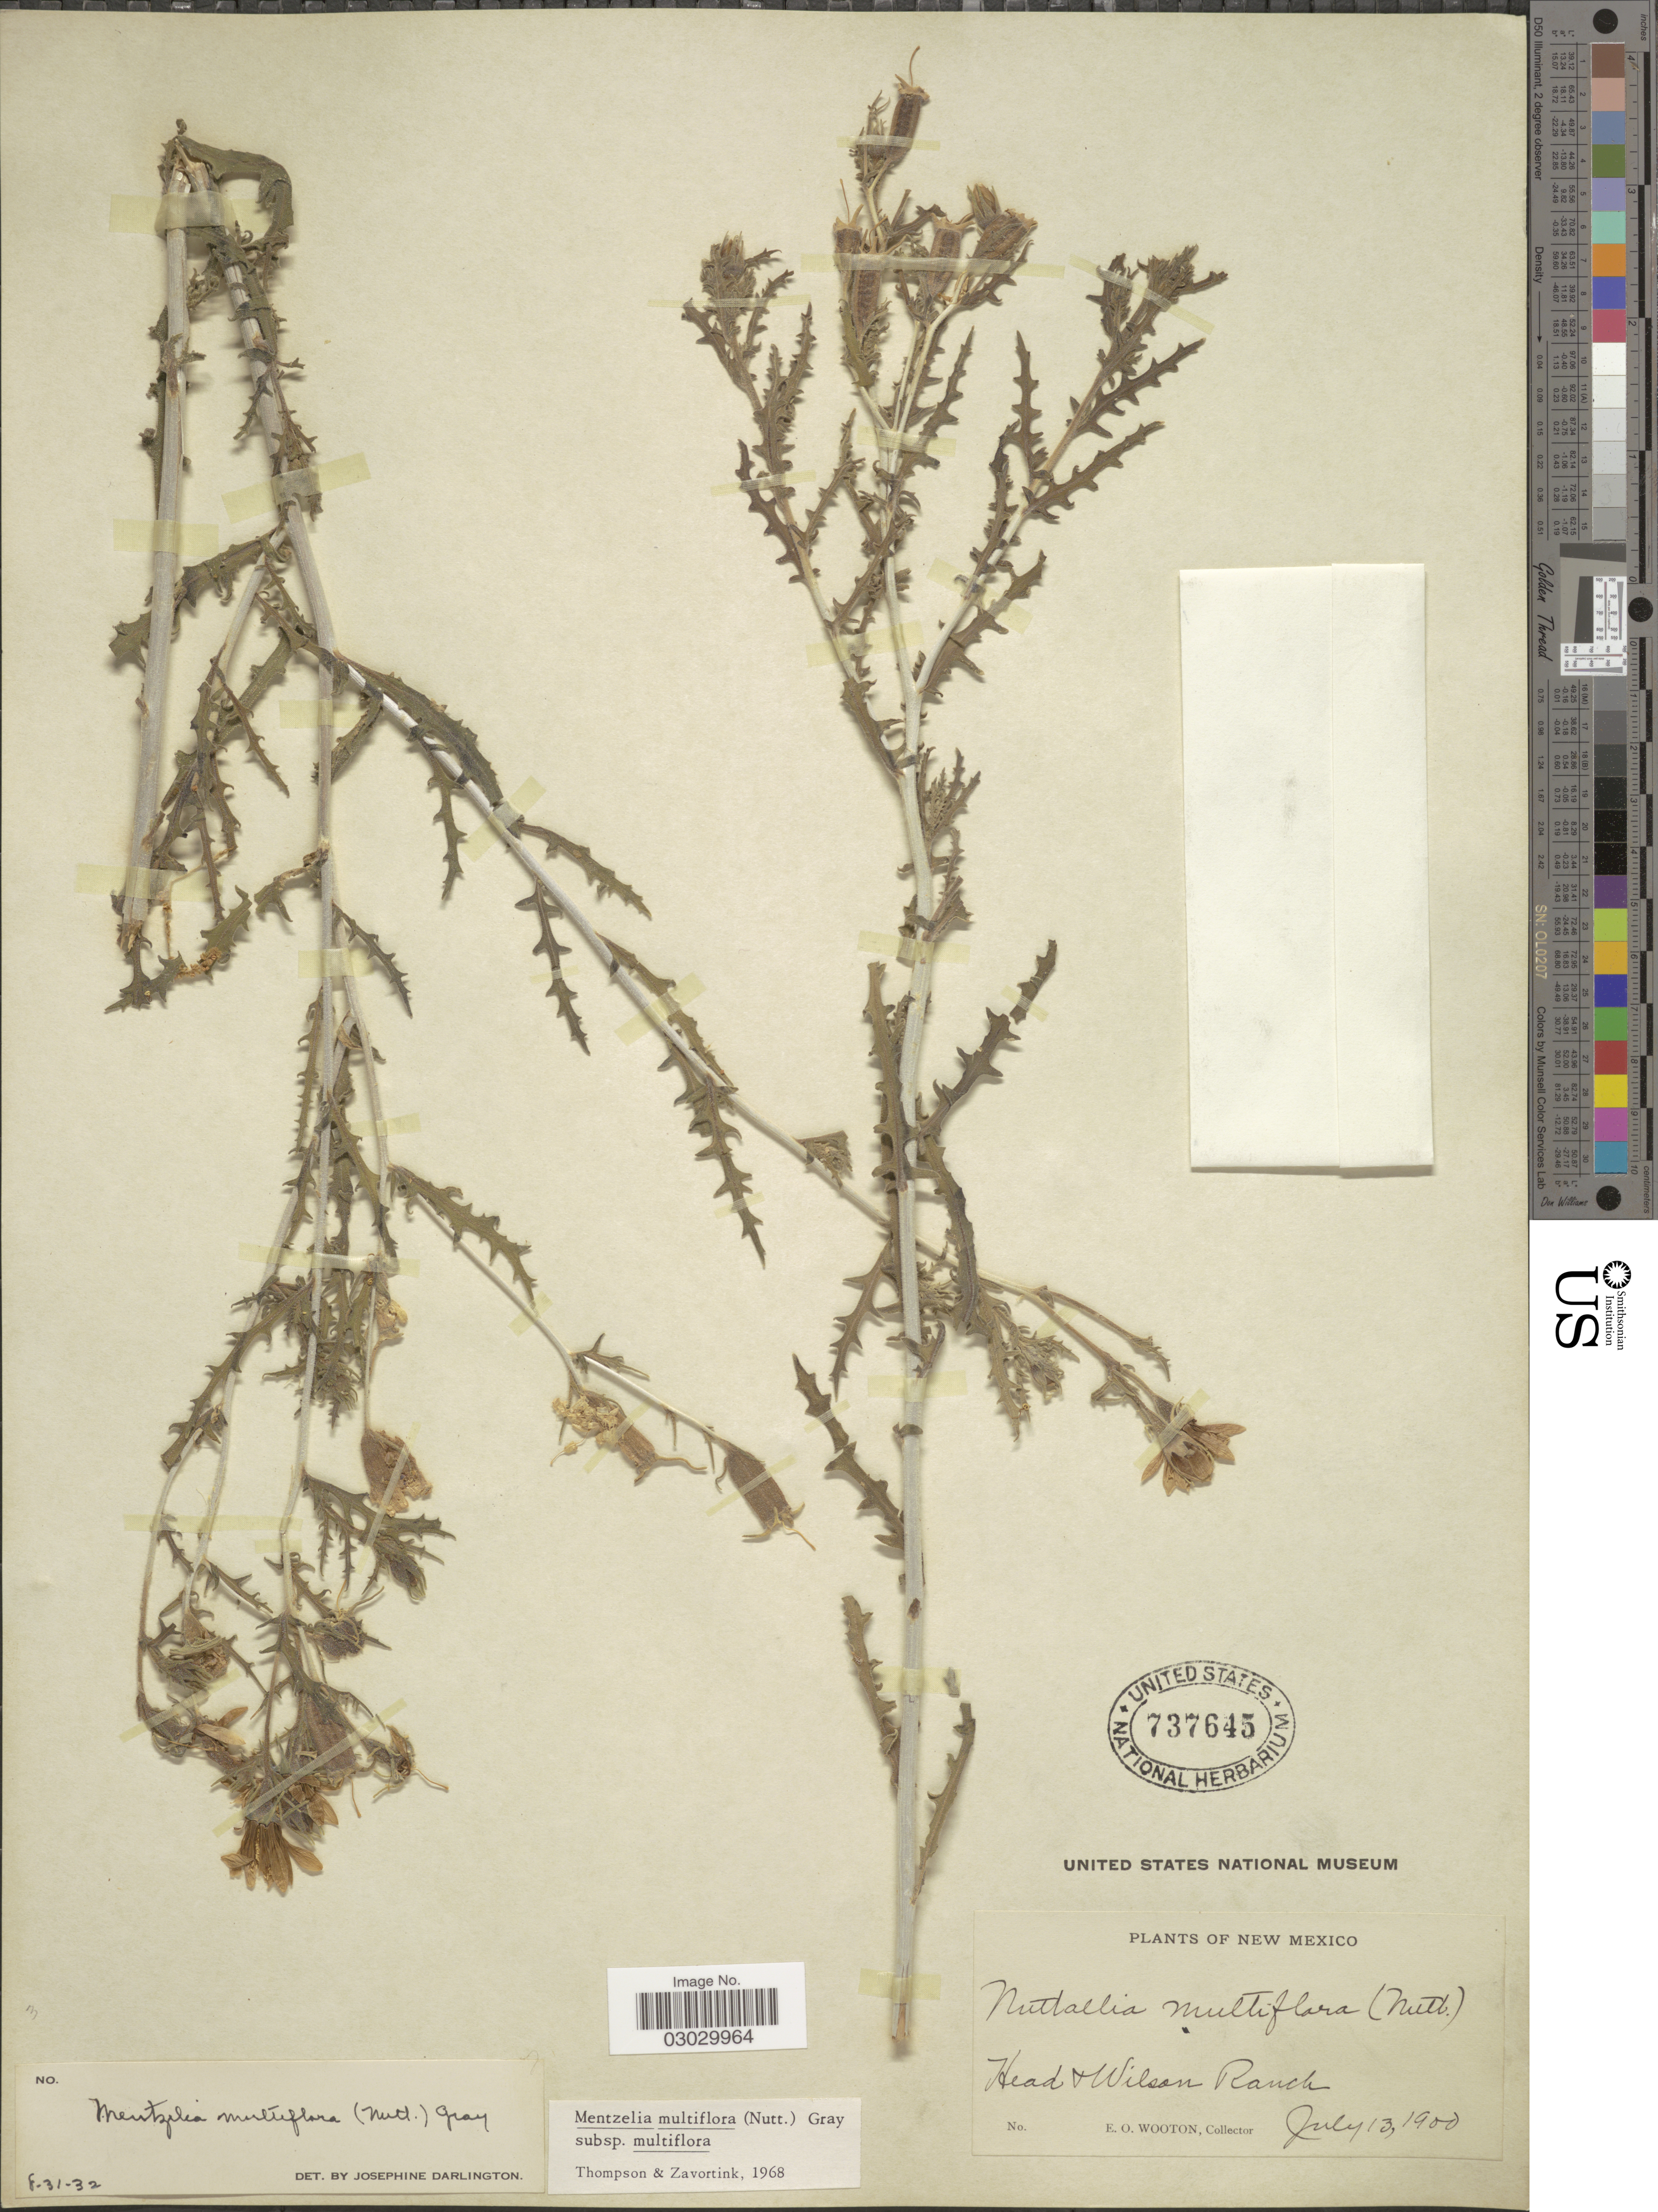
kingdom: Plantae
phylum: Tracheophyta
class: Magnoliopsida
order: Cornales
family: Loasaceae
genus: Mentzelia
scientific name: Mentzelia multiflora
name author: (Nutt.) A. Gray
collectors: E. O. Wooton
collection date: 1900-07-13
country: United States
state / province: New Mexico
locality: Head & Wilson Ranch.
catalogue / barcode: US 737645